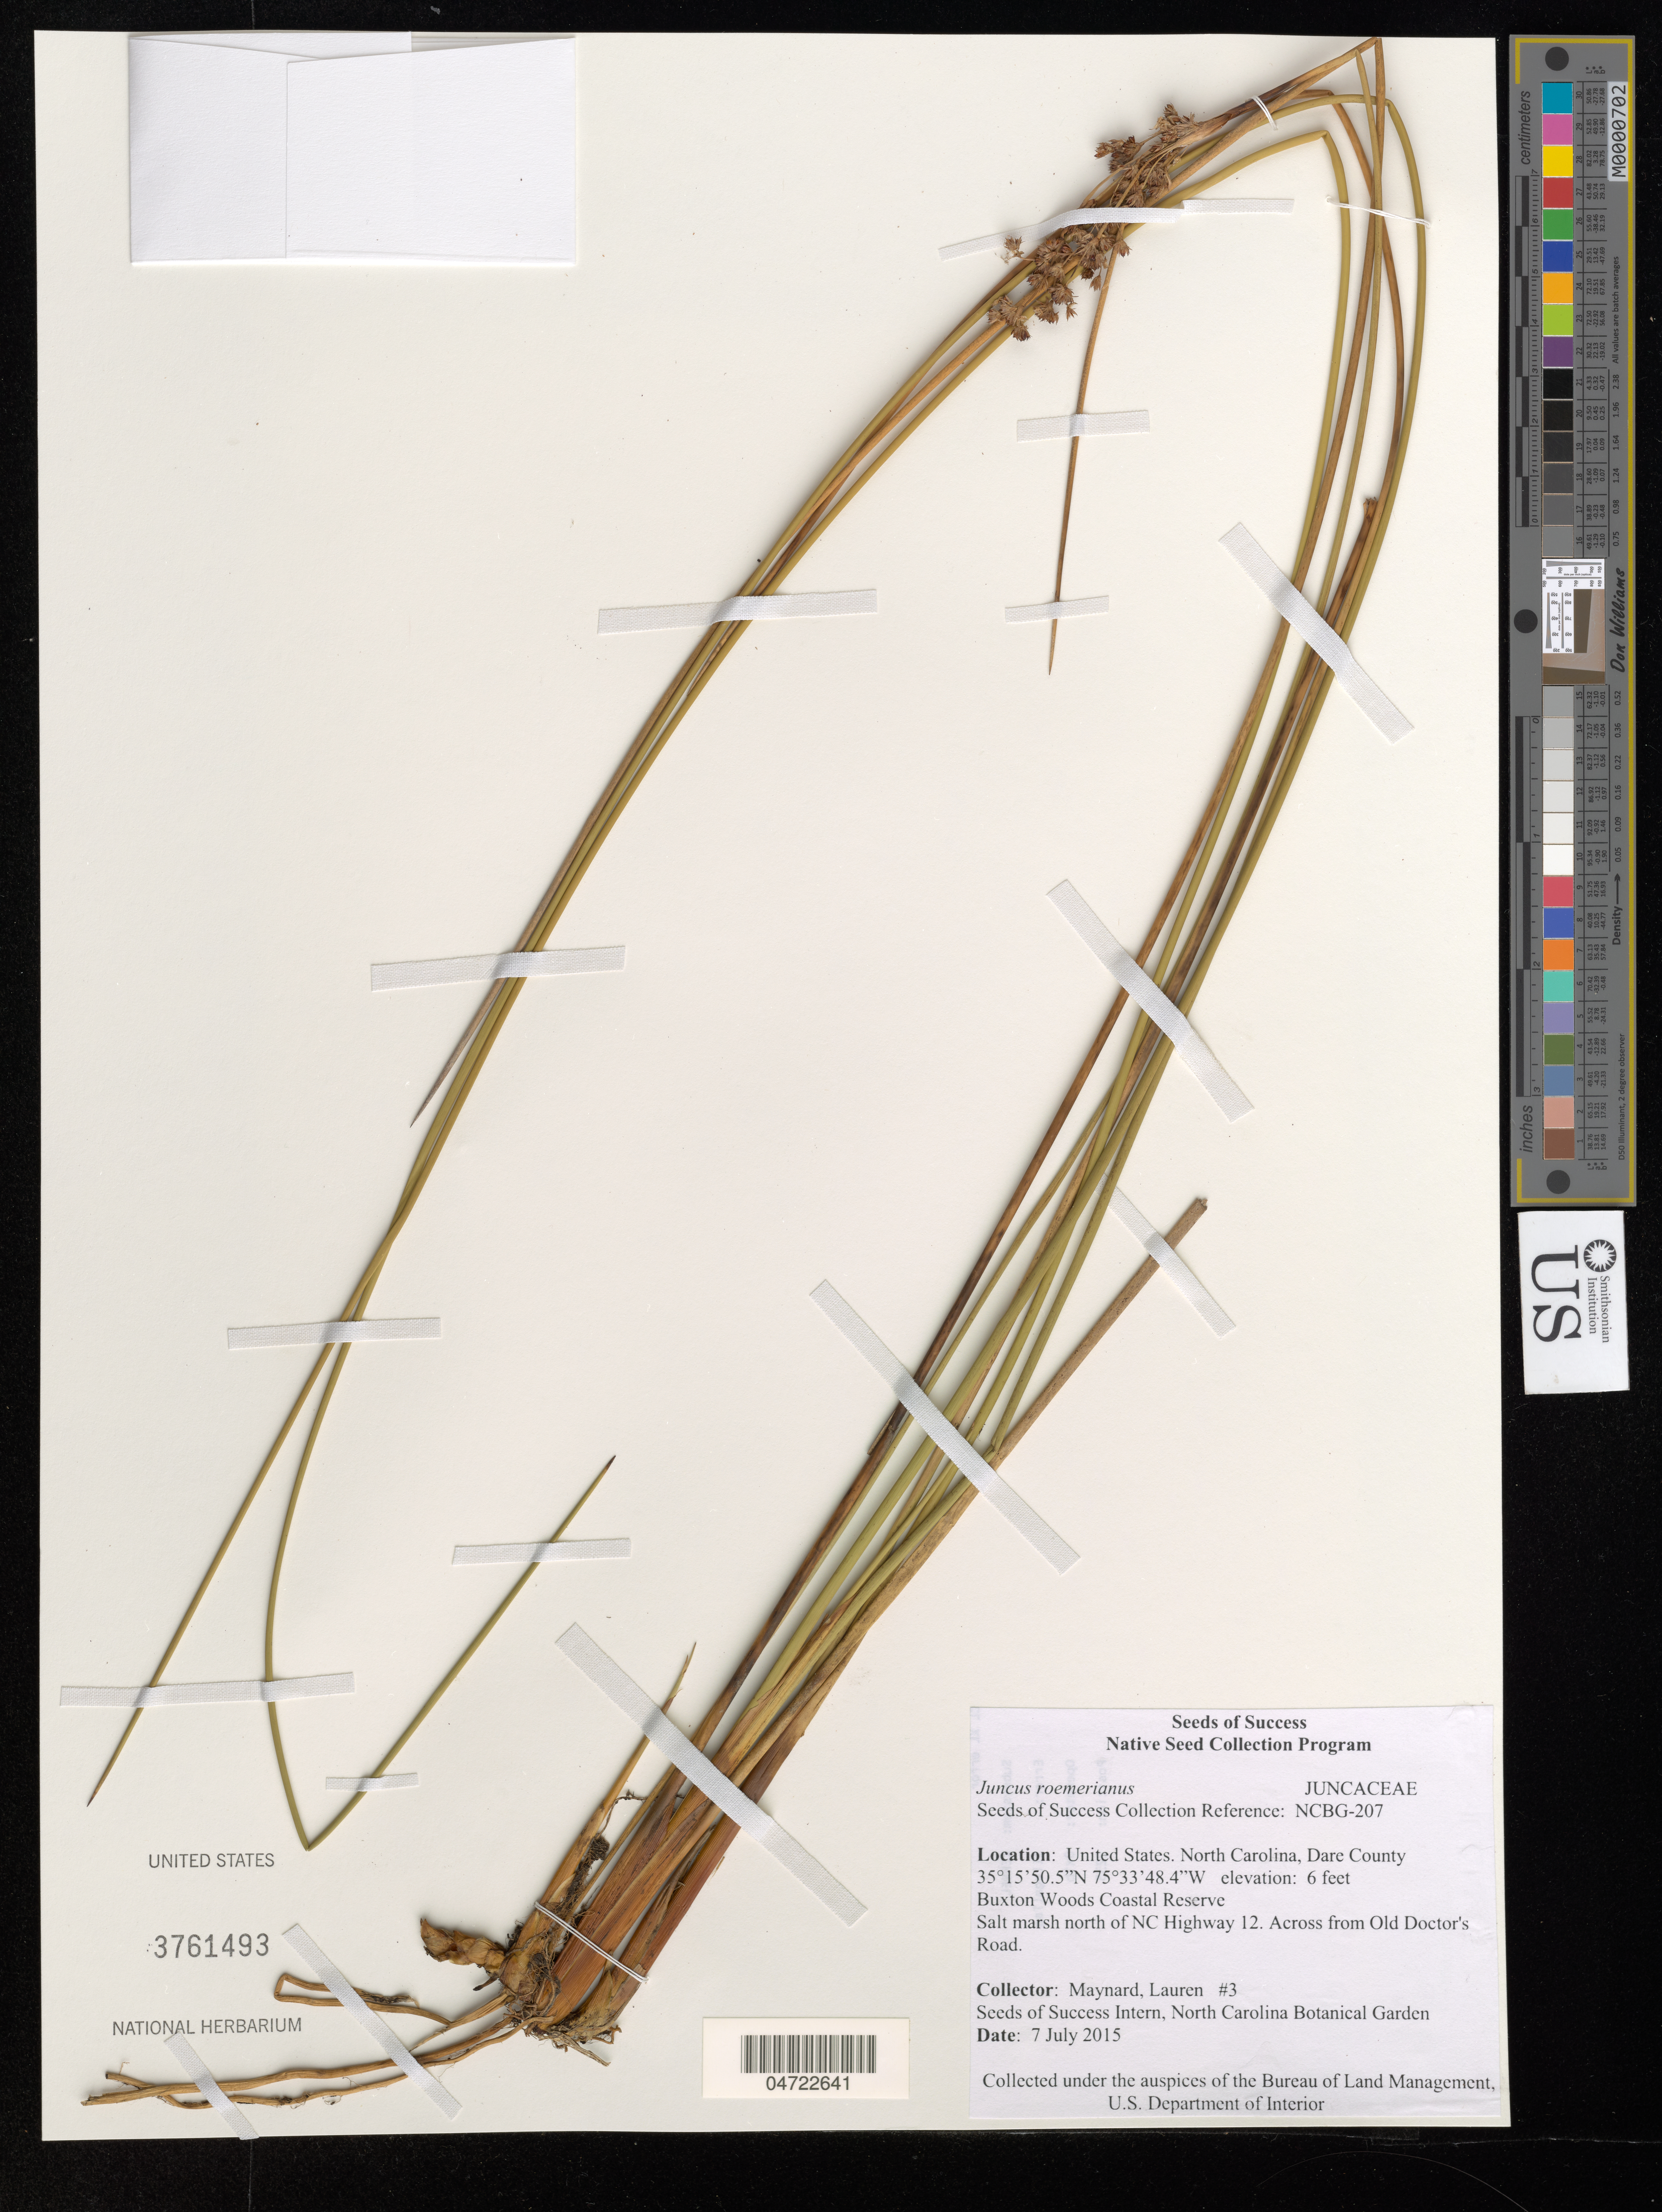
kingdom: Plantae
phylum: Tracheophyta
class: Liliopsida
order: Poales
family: Juncaceae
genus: Juncus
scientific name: Juncus roemerianus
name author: Scheele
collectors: L. Maynard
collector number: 3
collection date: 2015-07-07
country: United States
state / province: North Carolina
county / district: Dare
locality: Dare County. Buxton Woods Coastal Reserve. Salt marsh north of NC Highway 12. Across from Old Doctor's Road.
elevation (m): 2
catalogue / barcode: US 3761493